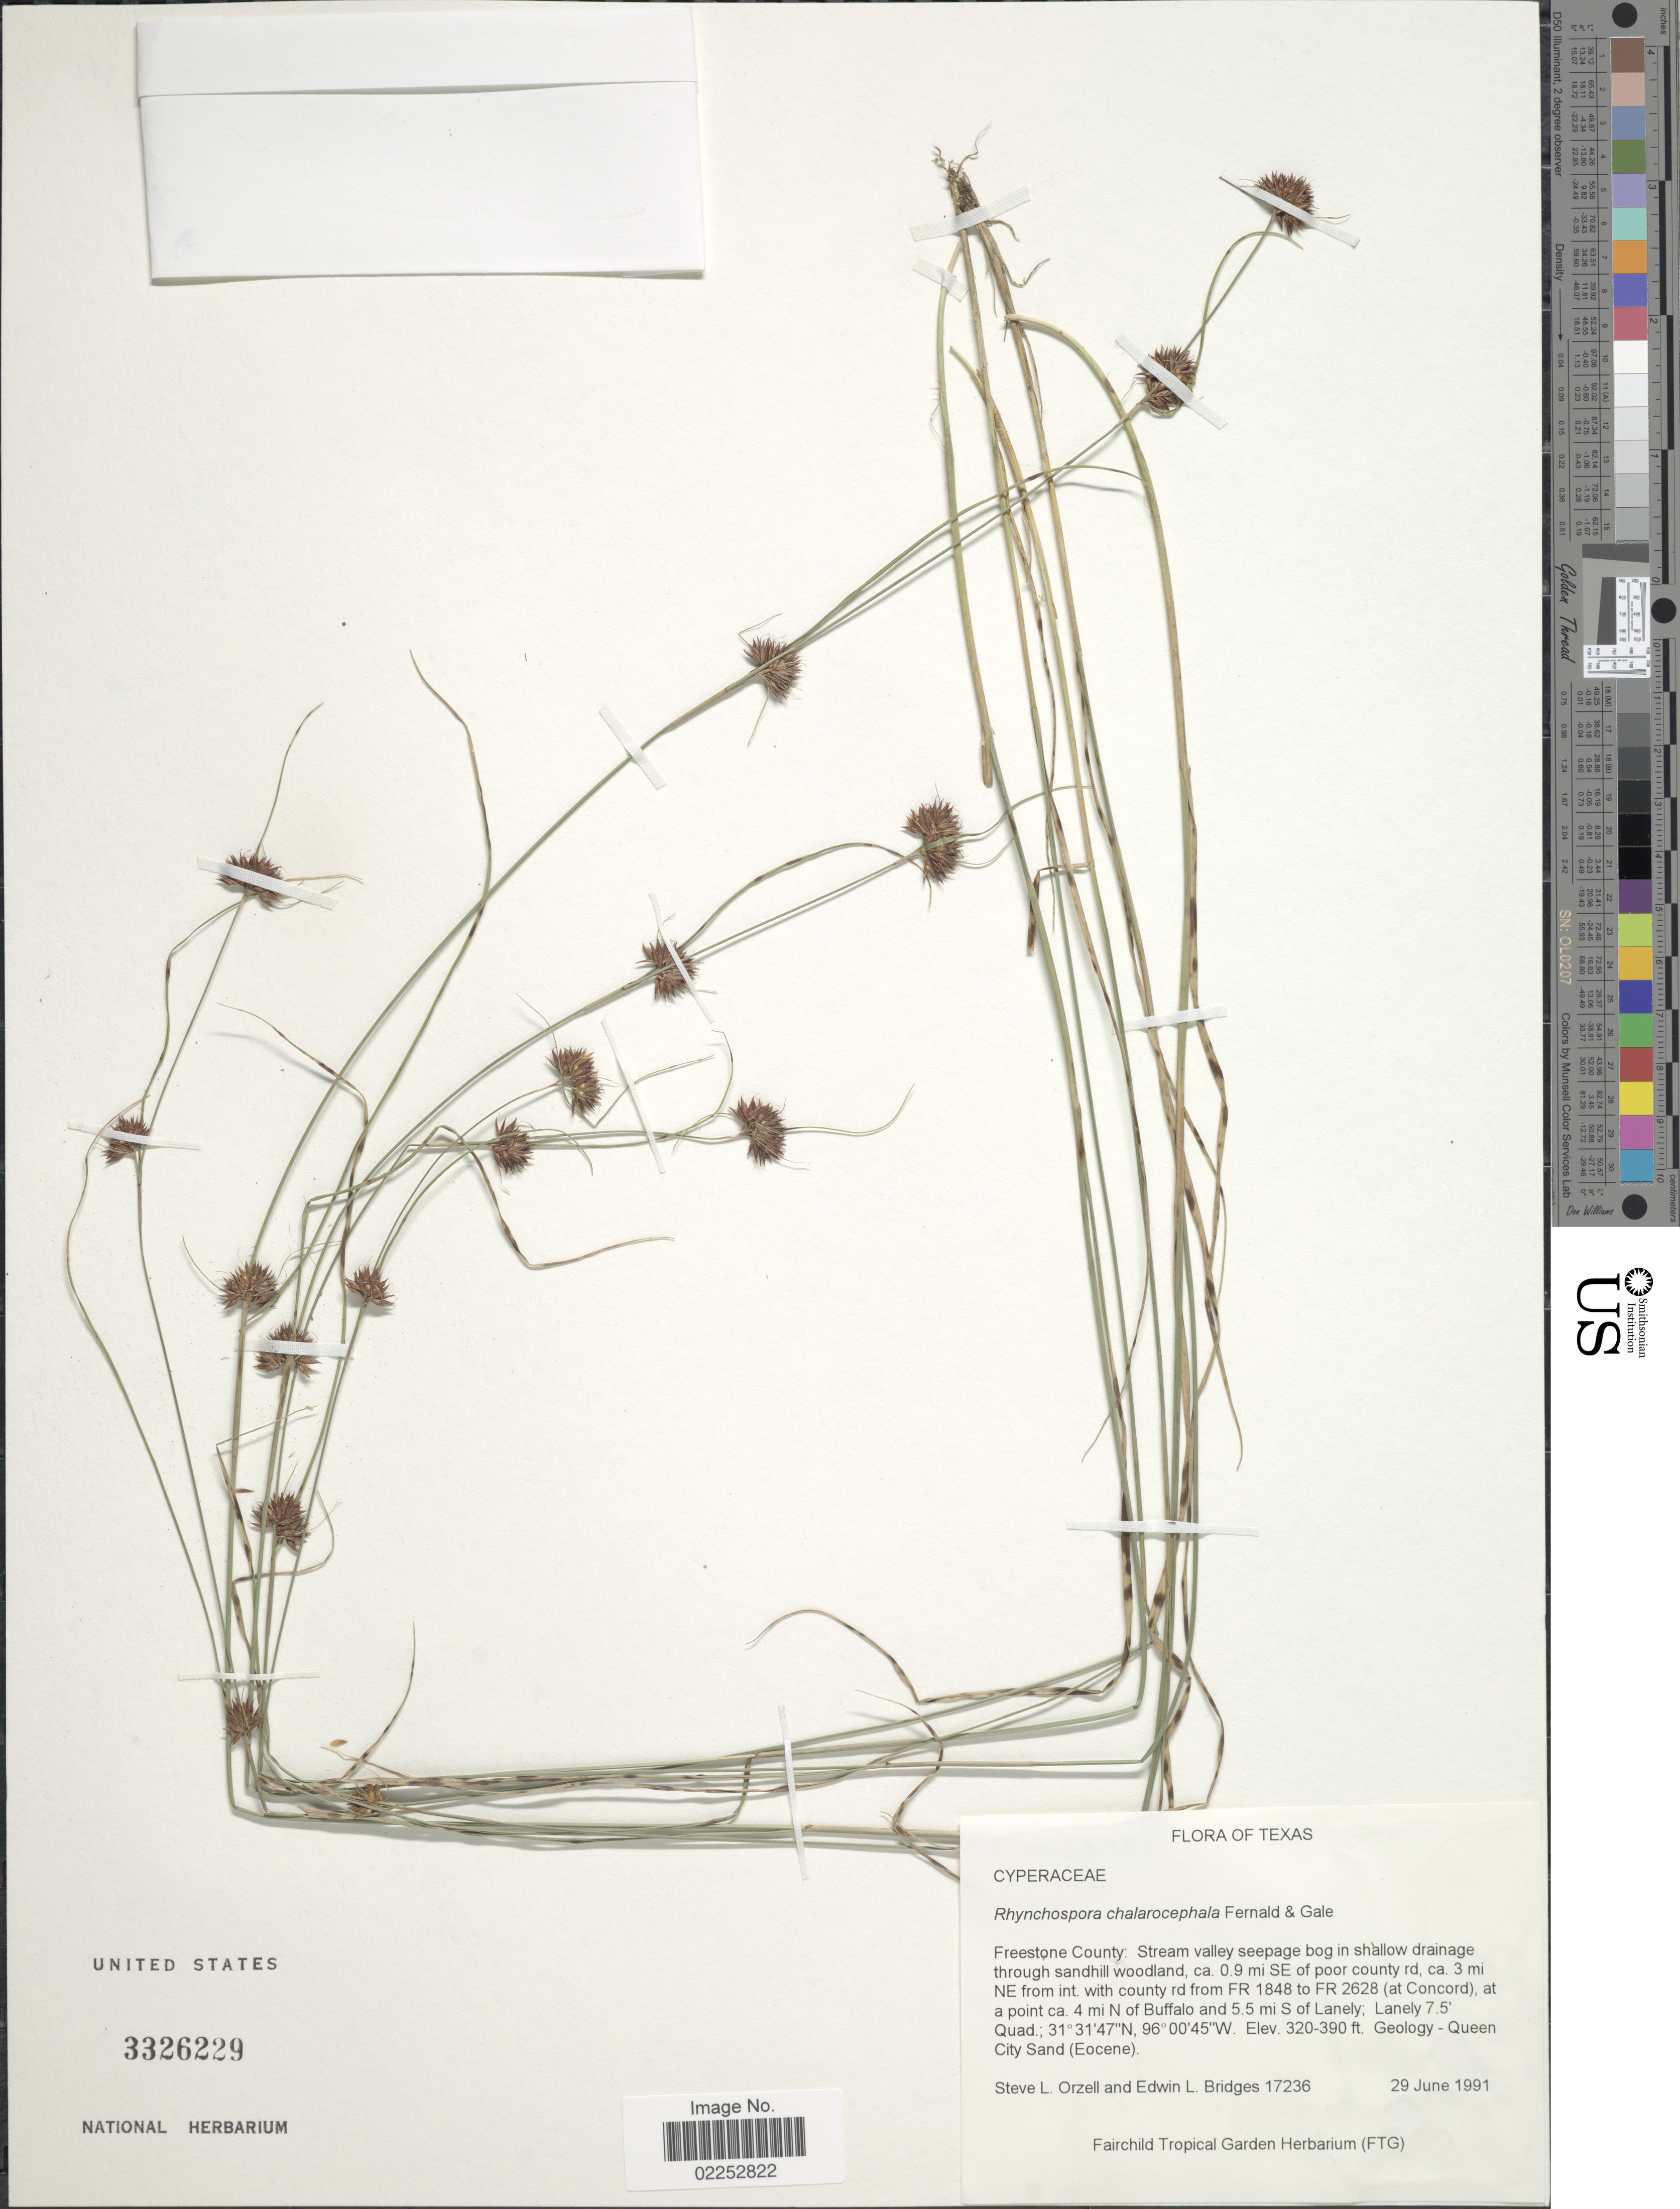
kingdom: Plantae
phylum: Tracheophyta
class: Liliopsida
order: Poales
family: Cyperaceae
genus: Rhynchospora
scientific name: Rhynchospora chalarocephala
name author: Fernald & Gale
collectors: S. Orzell & E. Bridges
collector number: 17236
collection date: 1991-06-29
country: United States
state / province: Texas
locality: Freestone County: ca. 0.9 mi SE of poor county rd, ca. 3 mi NE from int. with county rd from FR 1848 to FR 2628 (at Concord), at a point ca. 4 mi N of Buffalo and 5.5 mi S of Lanely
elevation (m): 98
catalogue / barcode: US 3326229